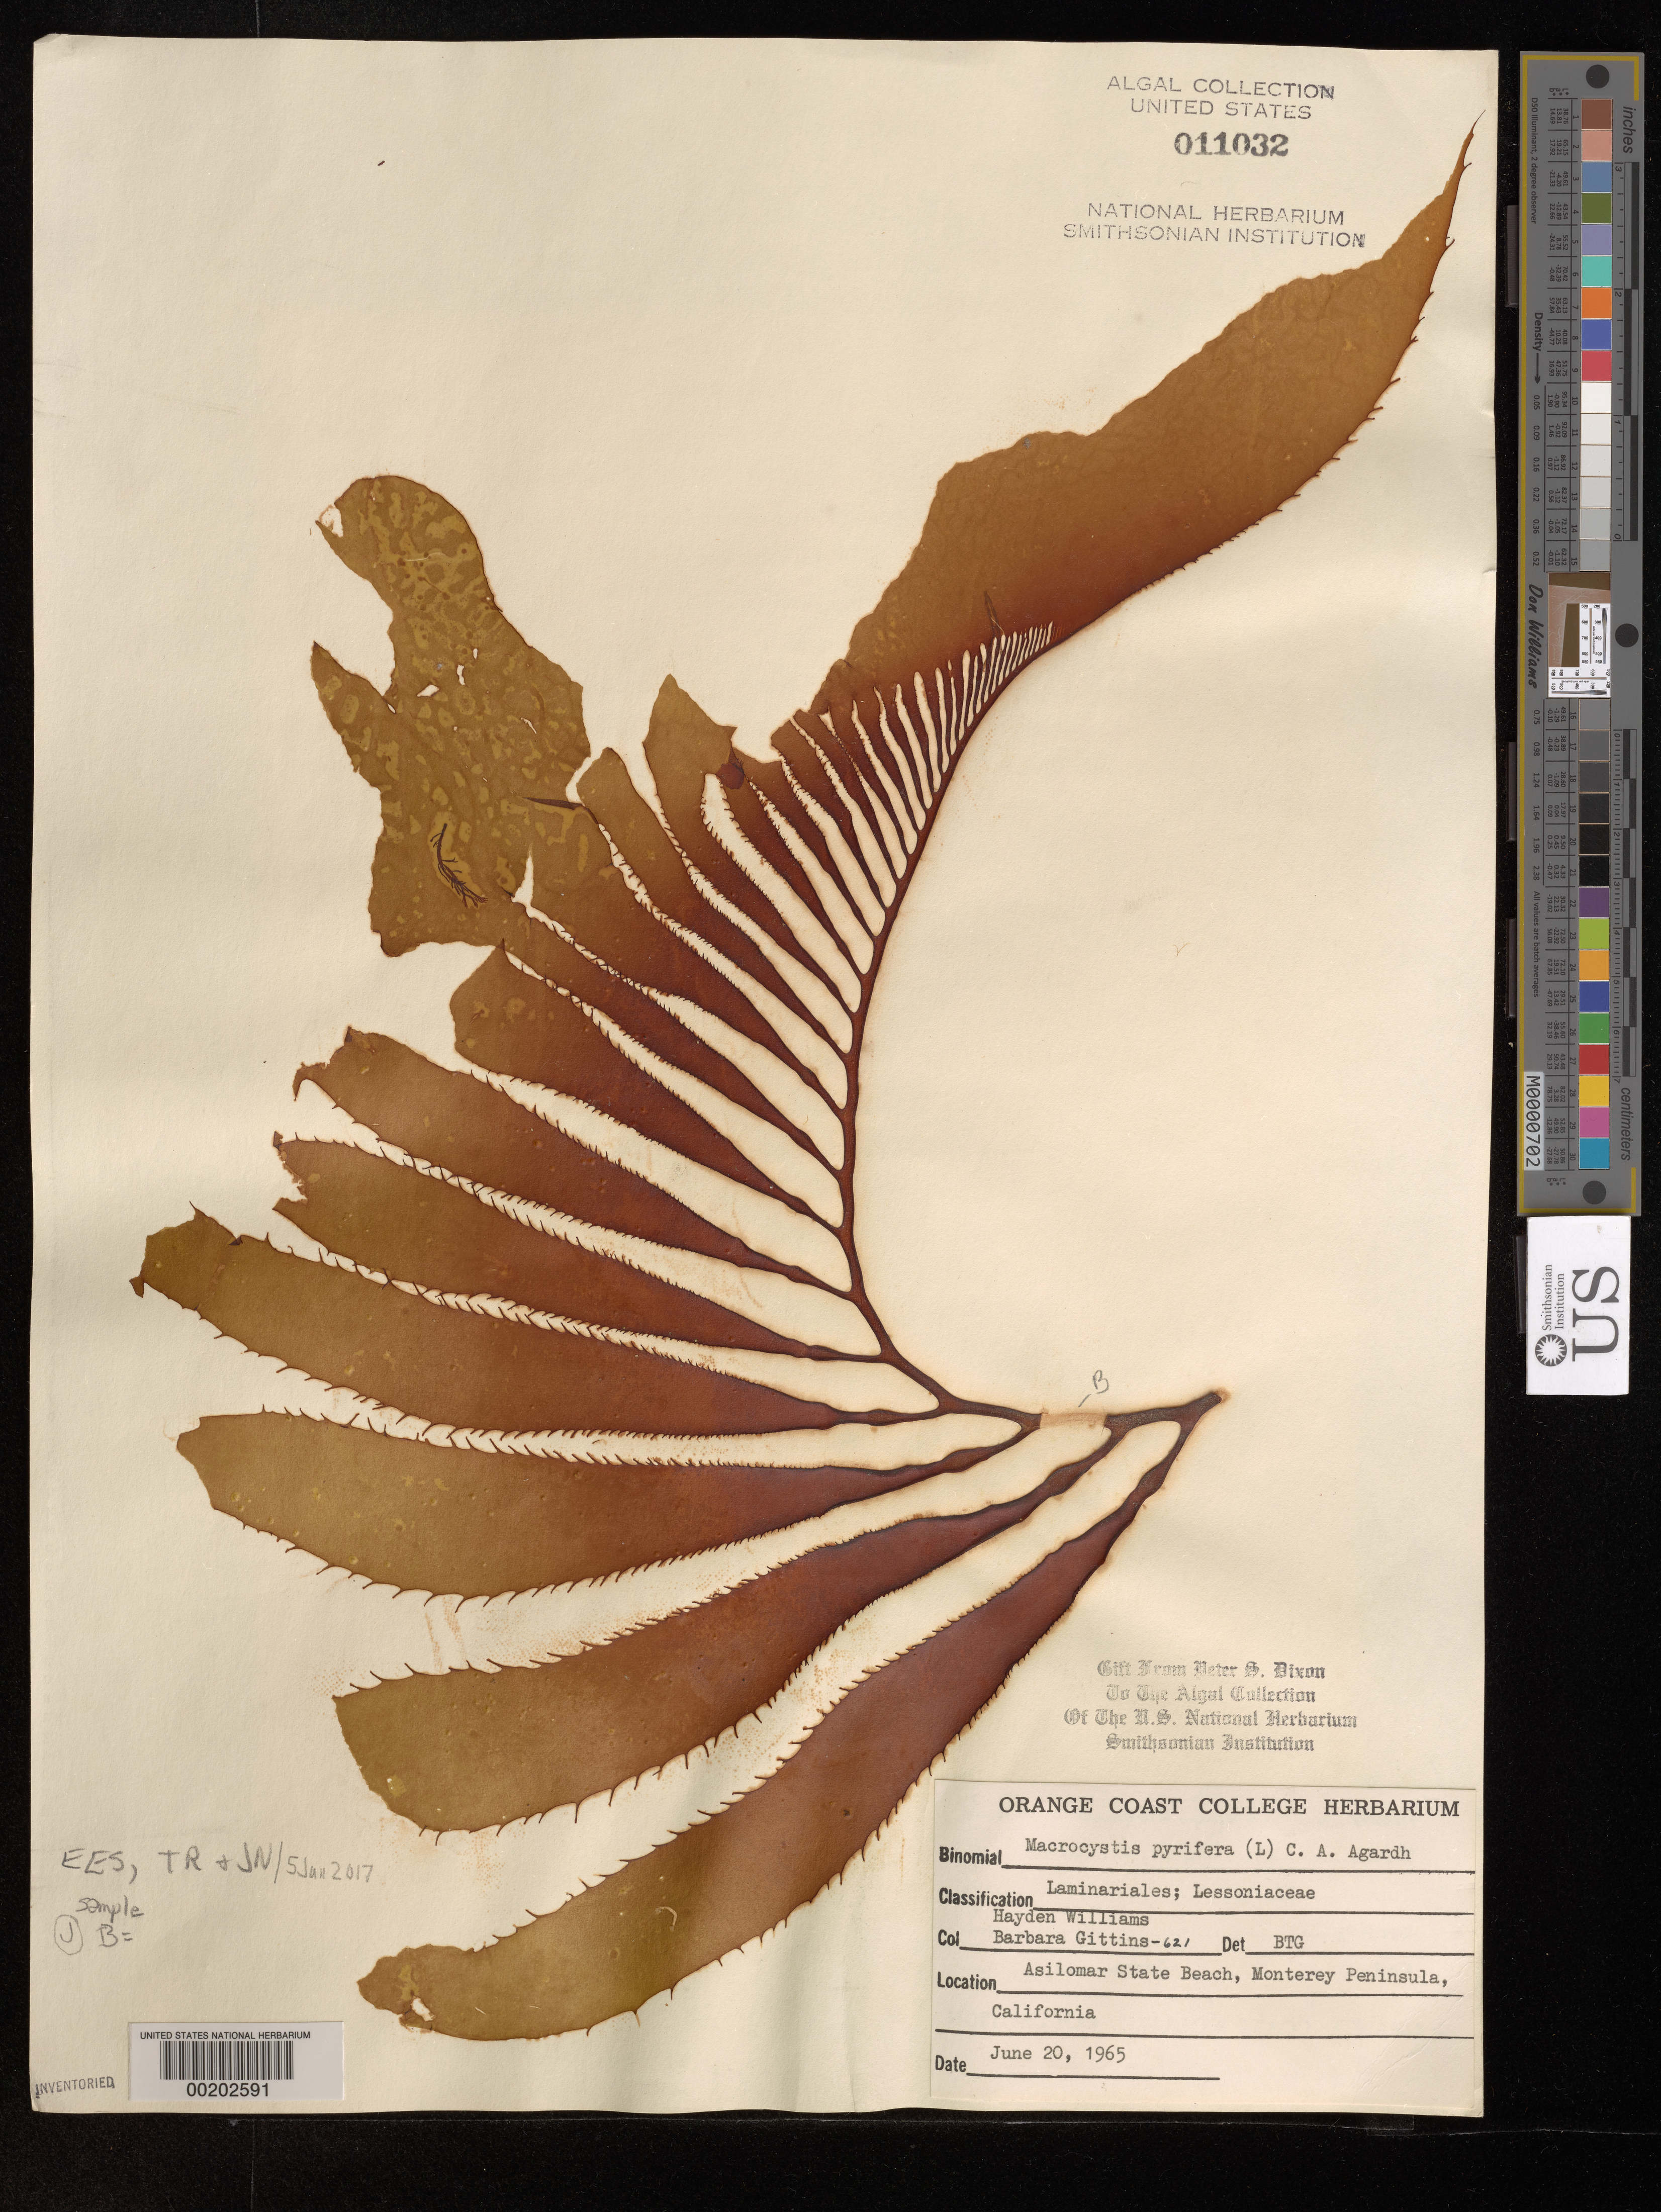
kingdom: Chromista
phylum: Ochrophyta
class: Phaeophyceae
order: Laminariales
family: Laminariaceae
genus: Macrocystis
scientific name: Macrocystis pyrifera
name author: (L.) C. Agardh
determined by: Gittins, B. T.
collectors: H. R. Williams & B. Gittins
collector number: Btg 621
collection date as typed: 20 Jun 1965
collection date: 1965-06-20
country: United States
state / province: California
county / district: Monterey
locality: Asilomar State Beach, Monterey Peninsula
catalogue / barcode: US 11032